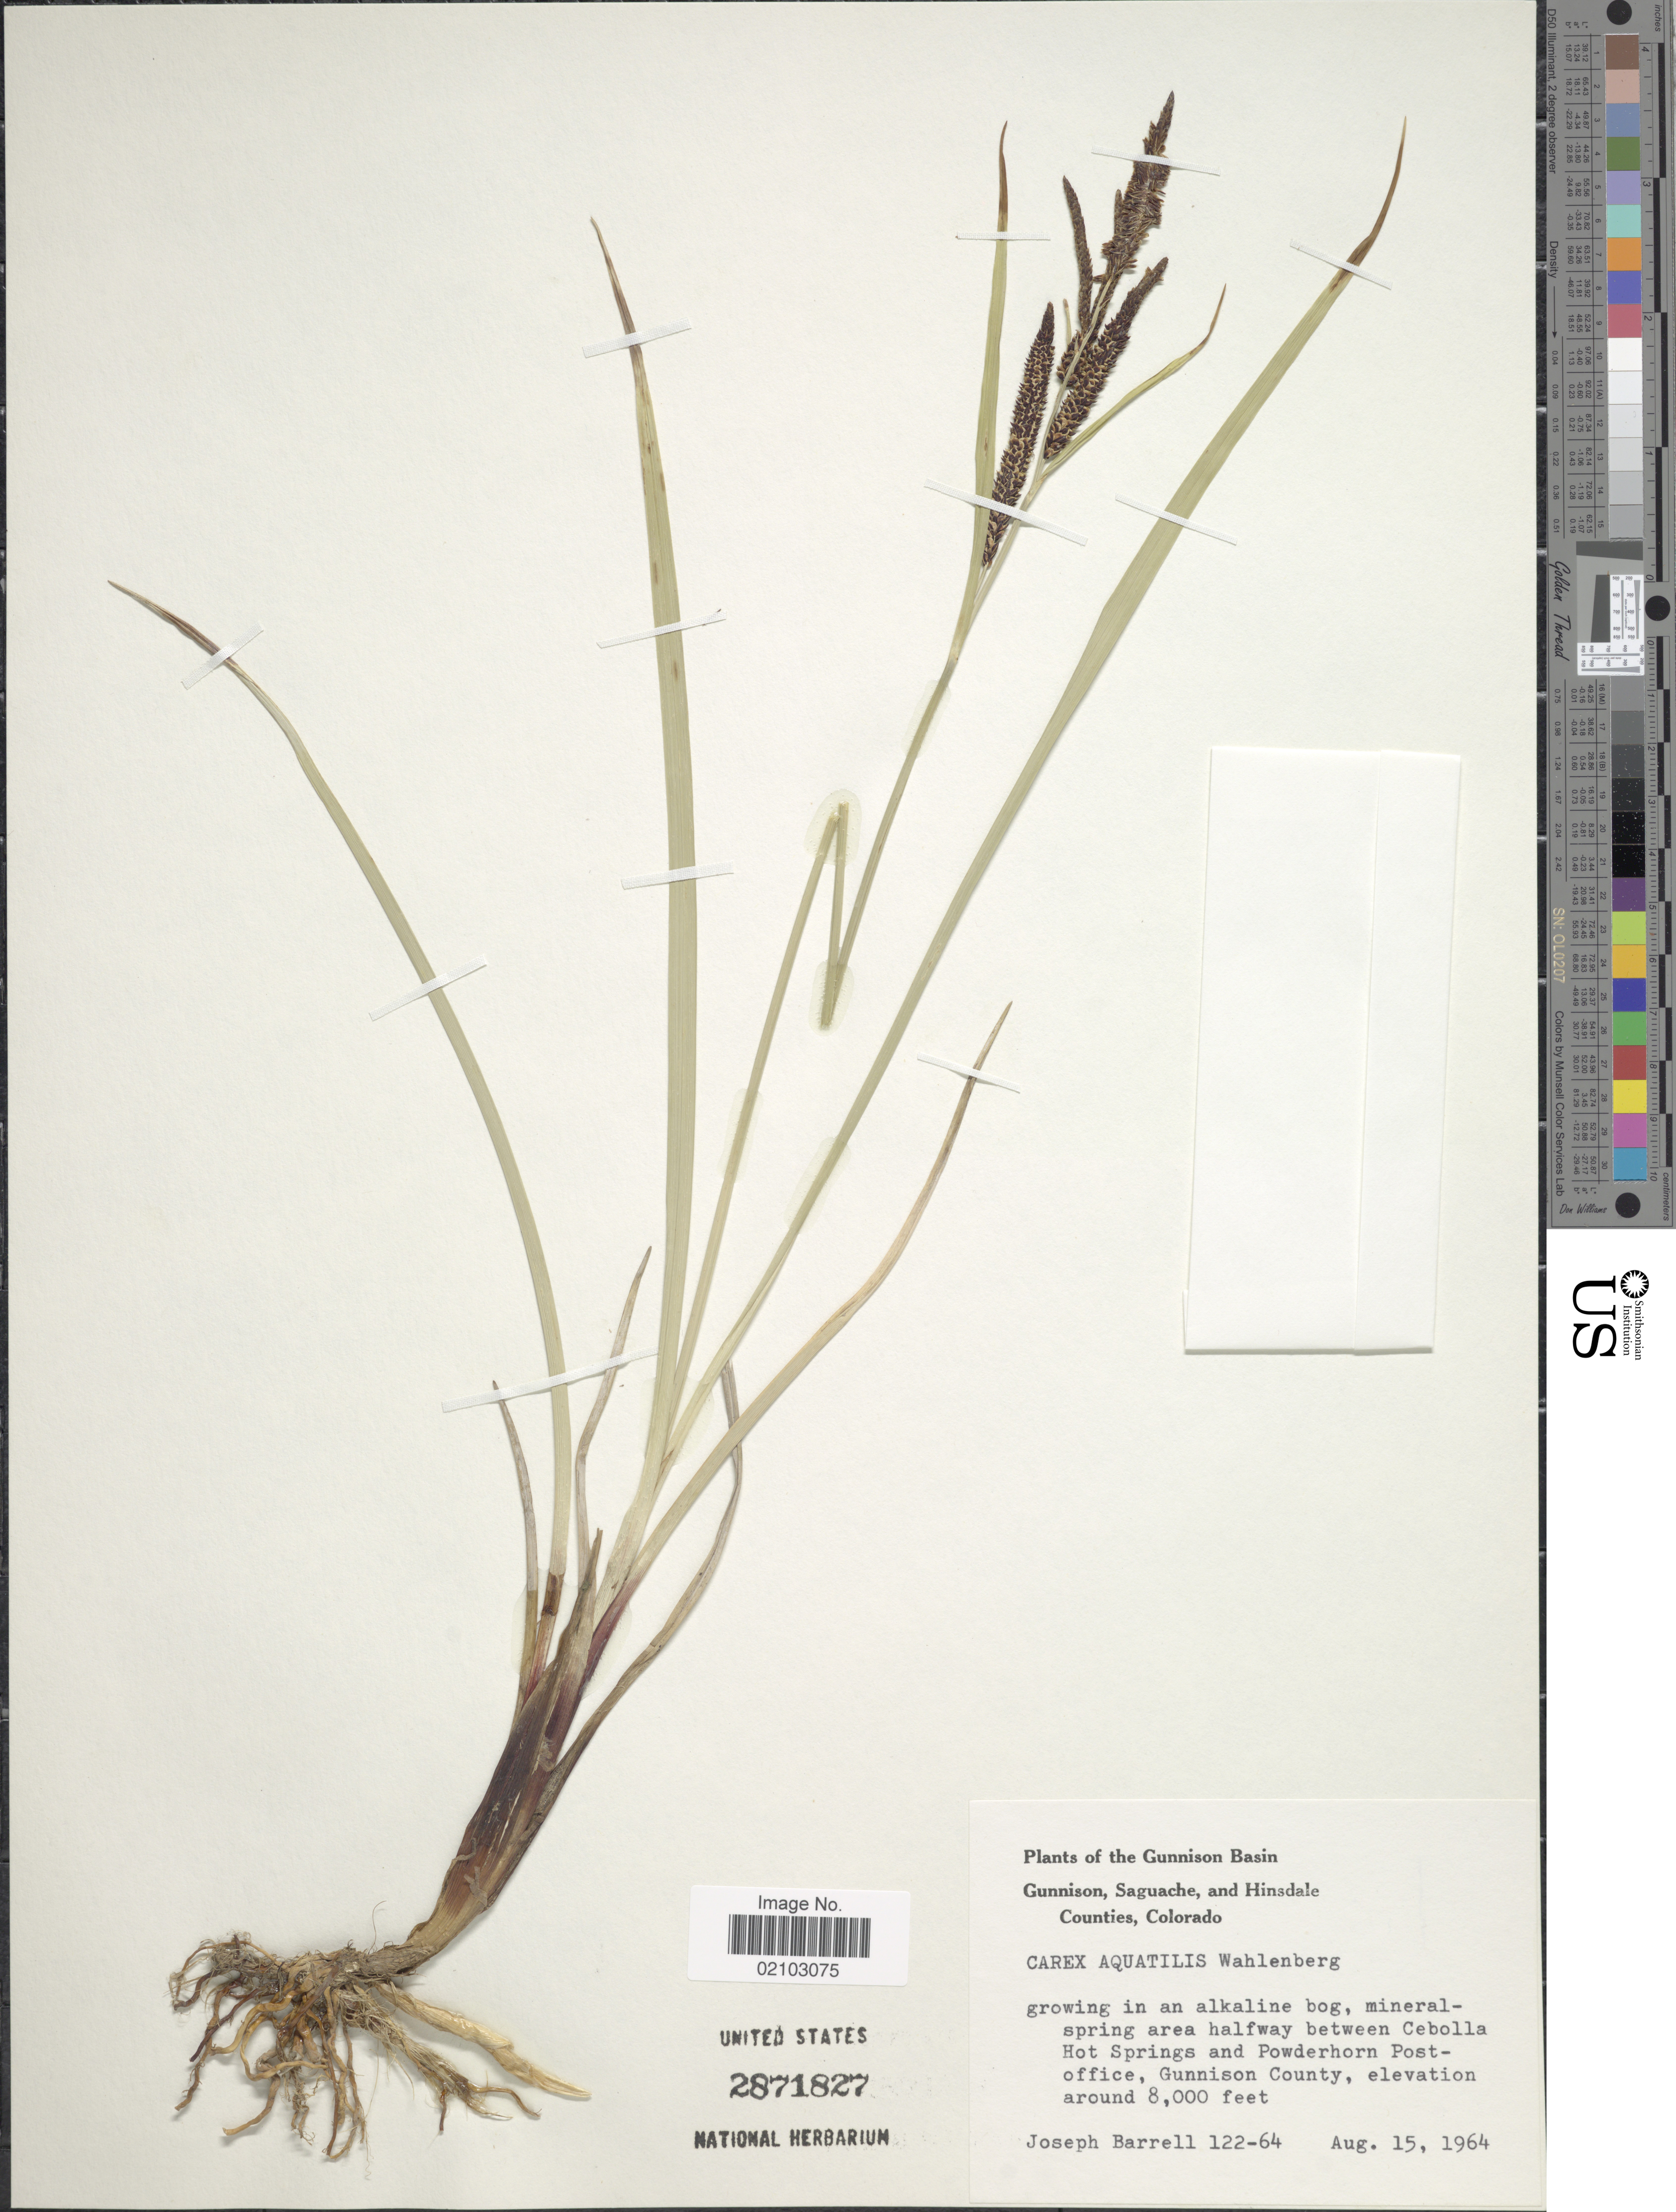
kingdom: Plantae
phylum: Tracheophyta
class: Liliopsida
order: Poales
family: Cyperaceae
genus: Carex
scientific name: Carex aquatilis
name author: Wahlenb.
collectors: J. Barrell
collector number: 122-64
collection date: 1964-08-15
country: United States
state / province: Colorado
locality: The Gunnison Basin, Gunnison, Saguache, and Hinsdale Counties, mineral spring area halfway between Cebolla Hot Springs and Powderhorn Postoffice, Gunnison County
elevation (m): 2438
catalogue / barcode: US 2871827